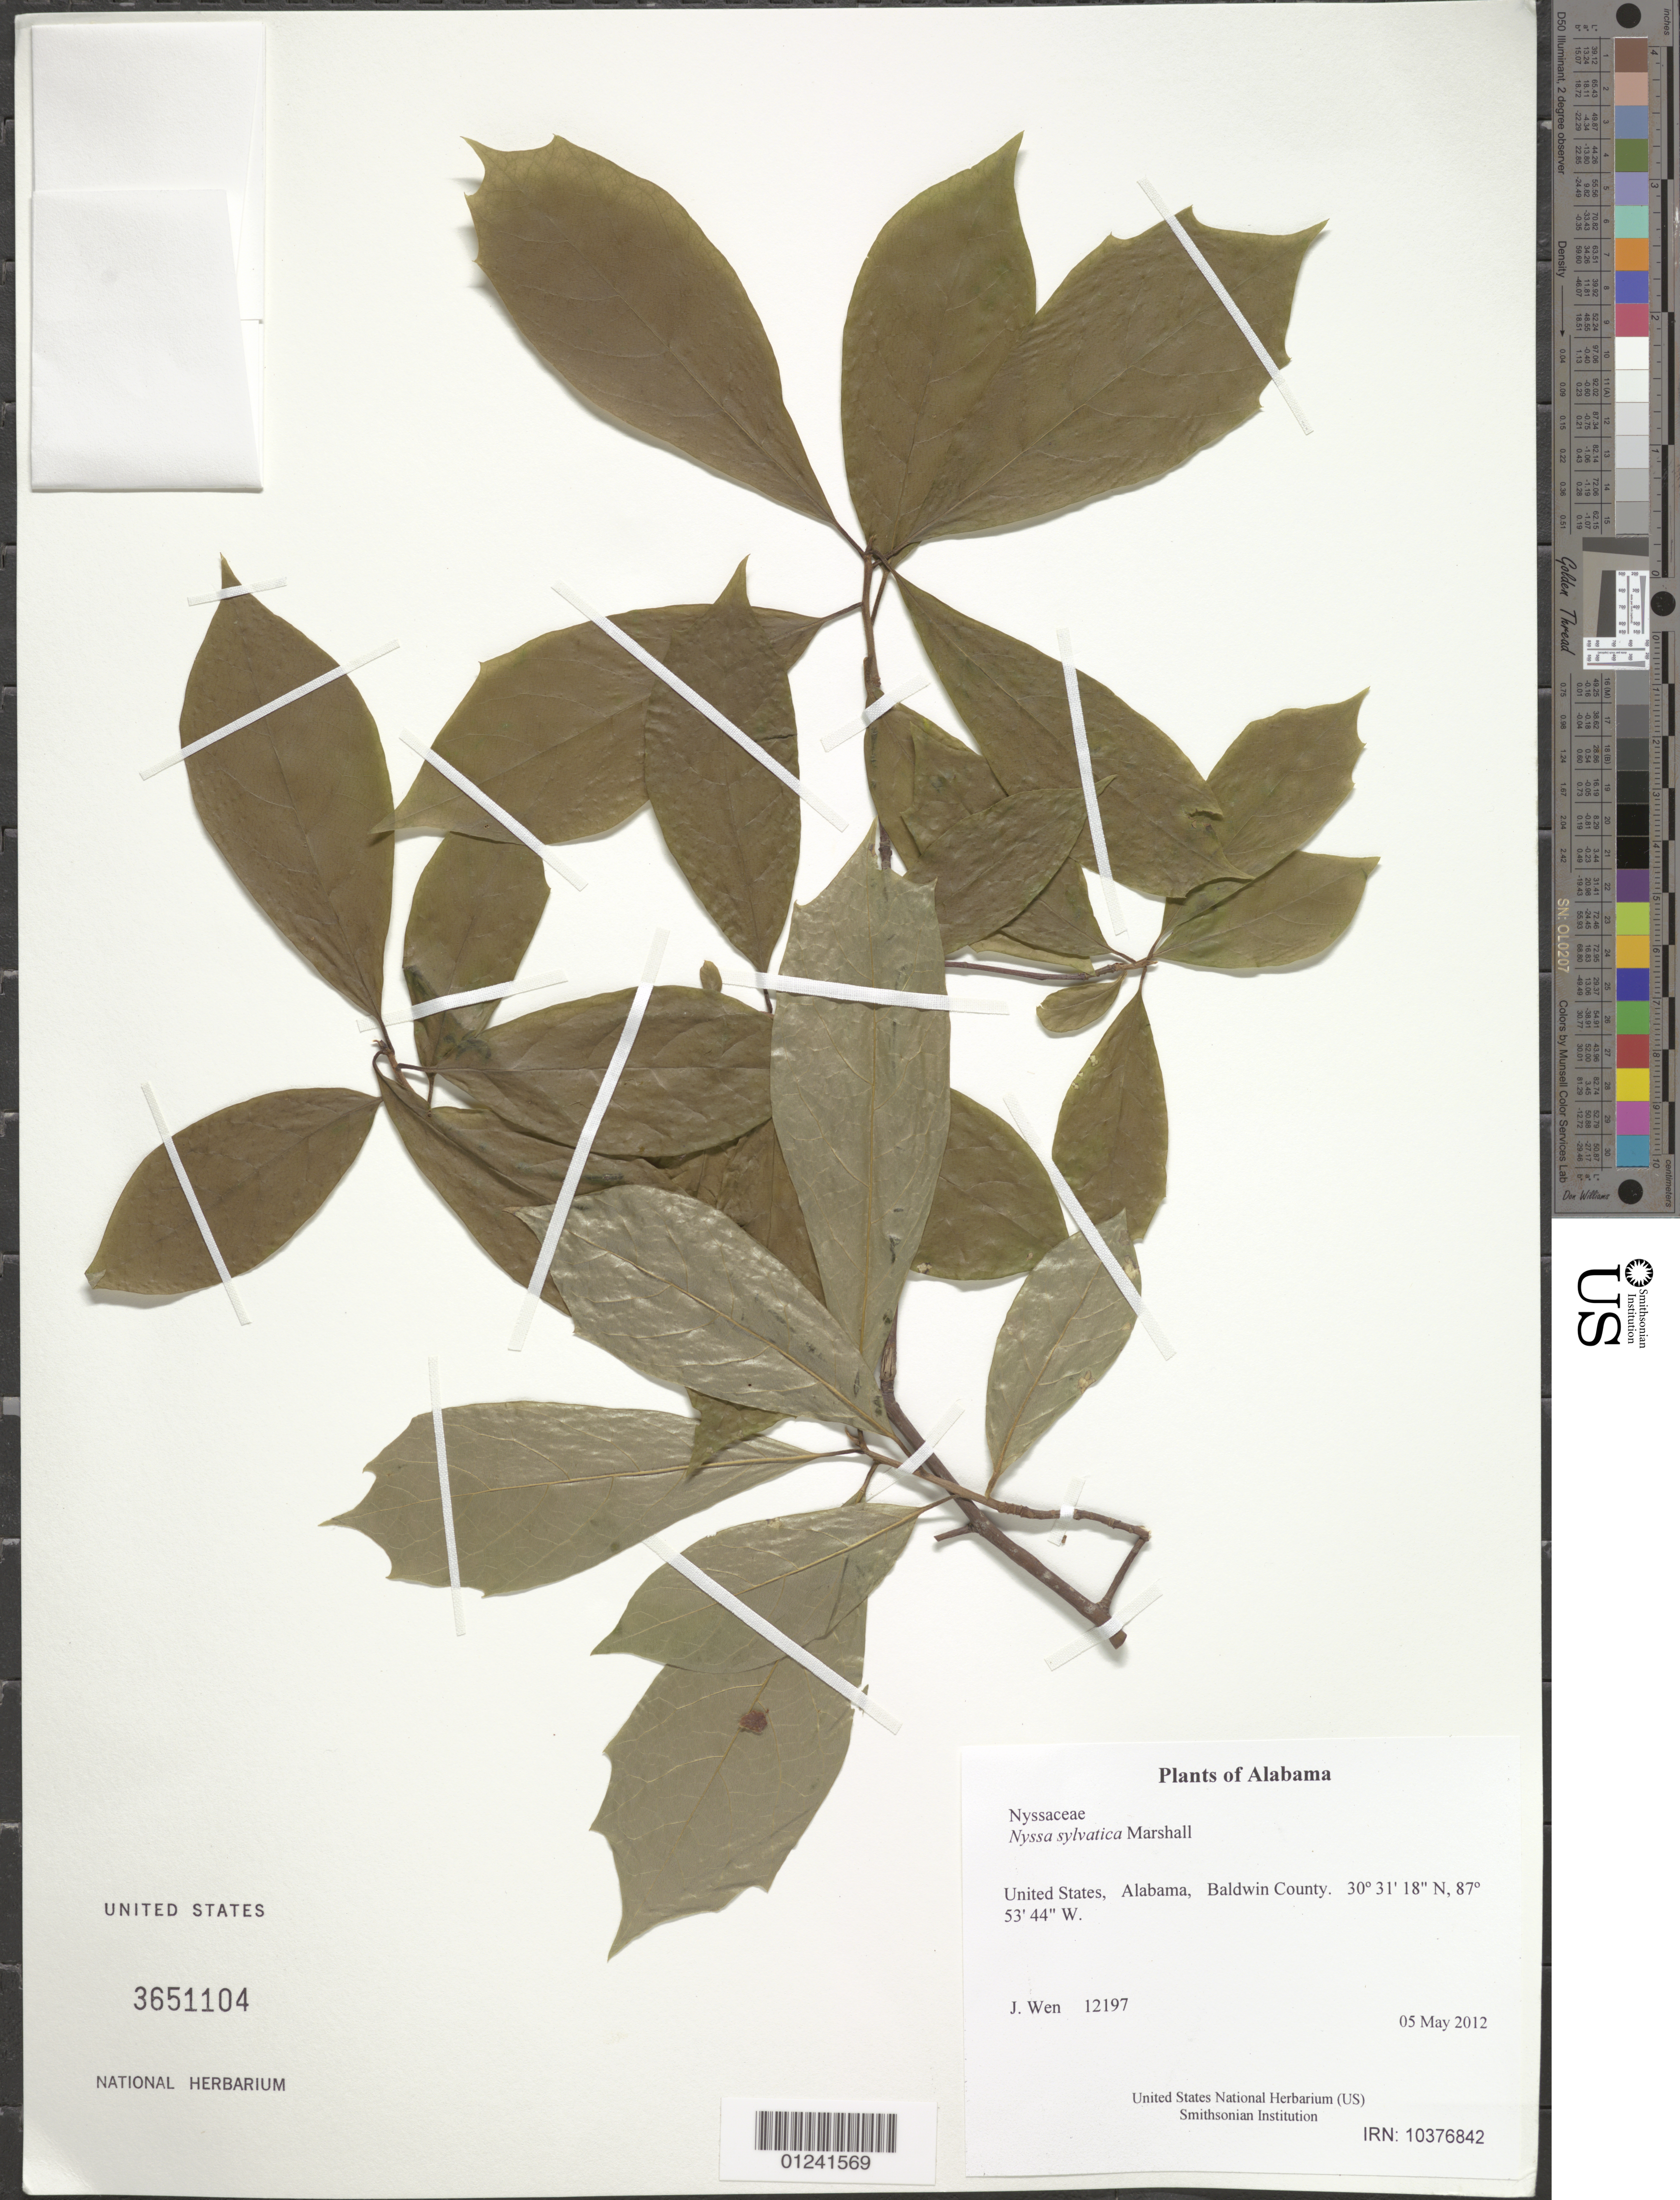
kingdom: Plantae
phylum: Tracheophyta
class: Magnoliopsida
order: Cornales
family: Nyssaceae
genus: Nyssa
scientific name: Nyssa sylvatica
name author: Marshall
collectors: J. Wen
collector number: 12197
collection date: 2012-05-05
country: United States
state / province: Alabama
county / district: Baldwin County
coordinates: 30 31 018 N, 87 53 44.473 W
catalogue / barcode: US 3651104